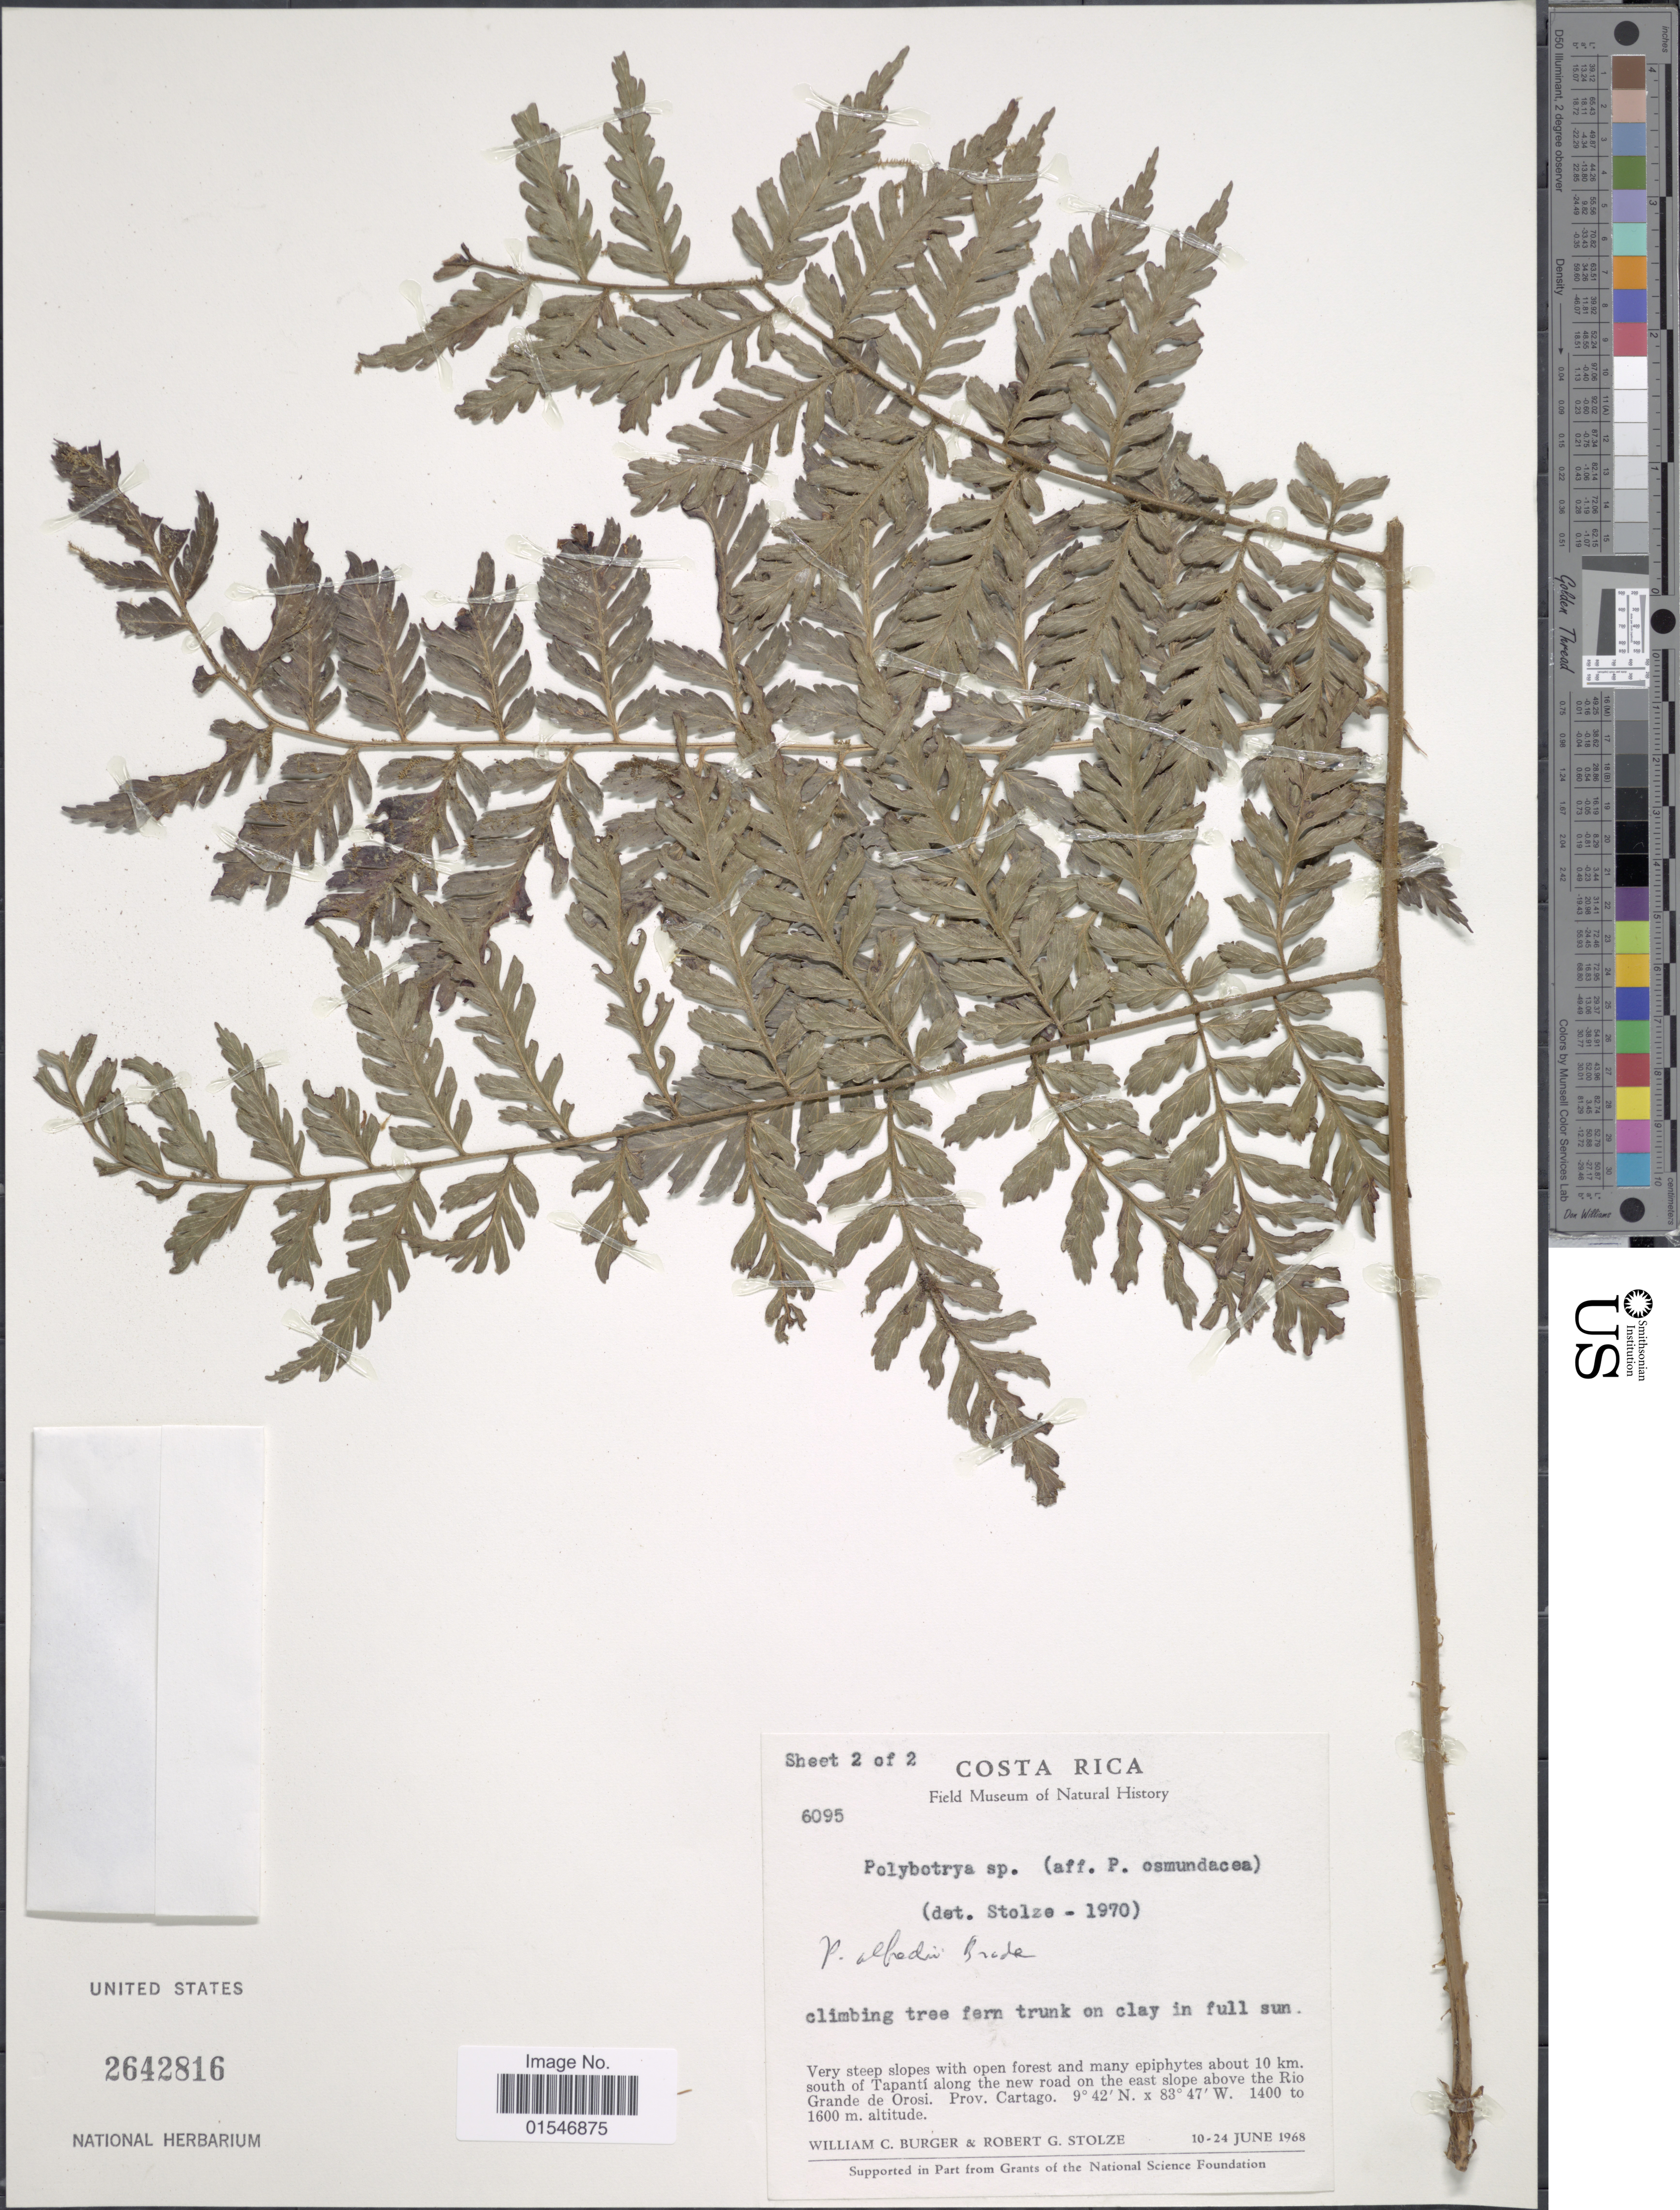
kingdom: Plantae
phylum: Tracheophyta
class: Polypodiopsida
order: Polypodiales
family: Dryopteridaceae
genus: Polybotrya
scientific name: Polybotrya alfredii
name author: Brade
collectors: W. Burger & R. G. Stolze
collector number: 6095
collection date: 1968-06-10/1968-06-24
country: Costa Rica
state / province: Cartago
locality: Costa Rica. about 10 km. south of Tapanti along the new road on the east slope above the Rio Grande de Orosi. Prov. Cartago.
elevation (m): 1400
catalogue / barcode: US 2642816